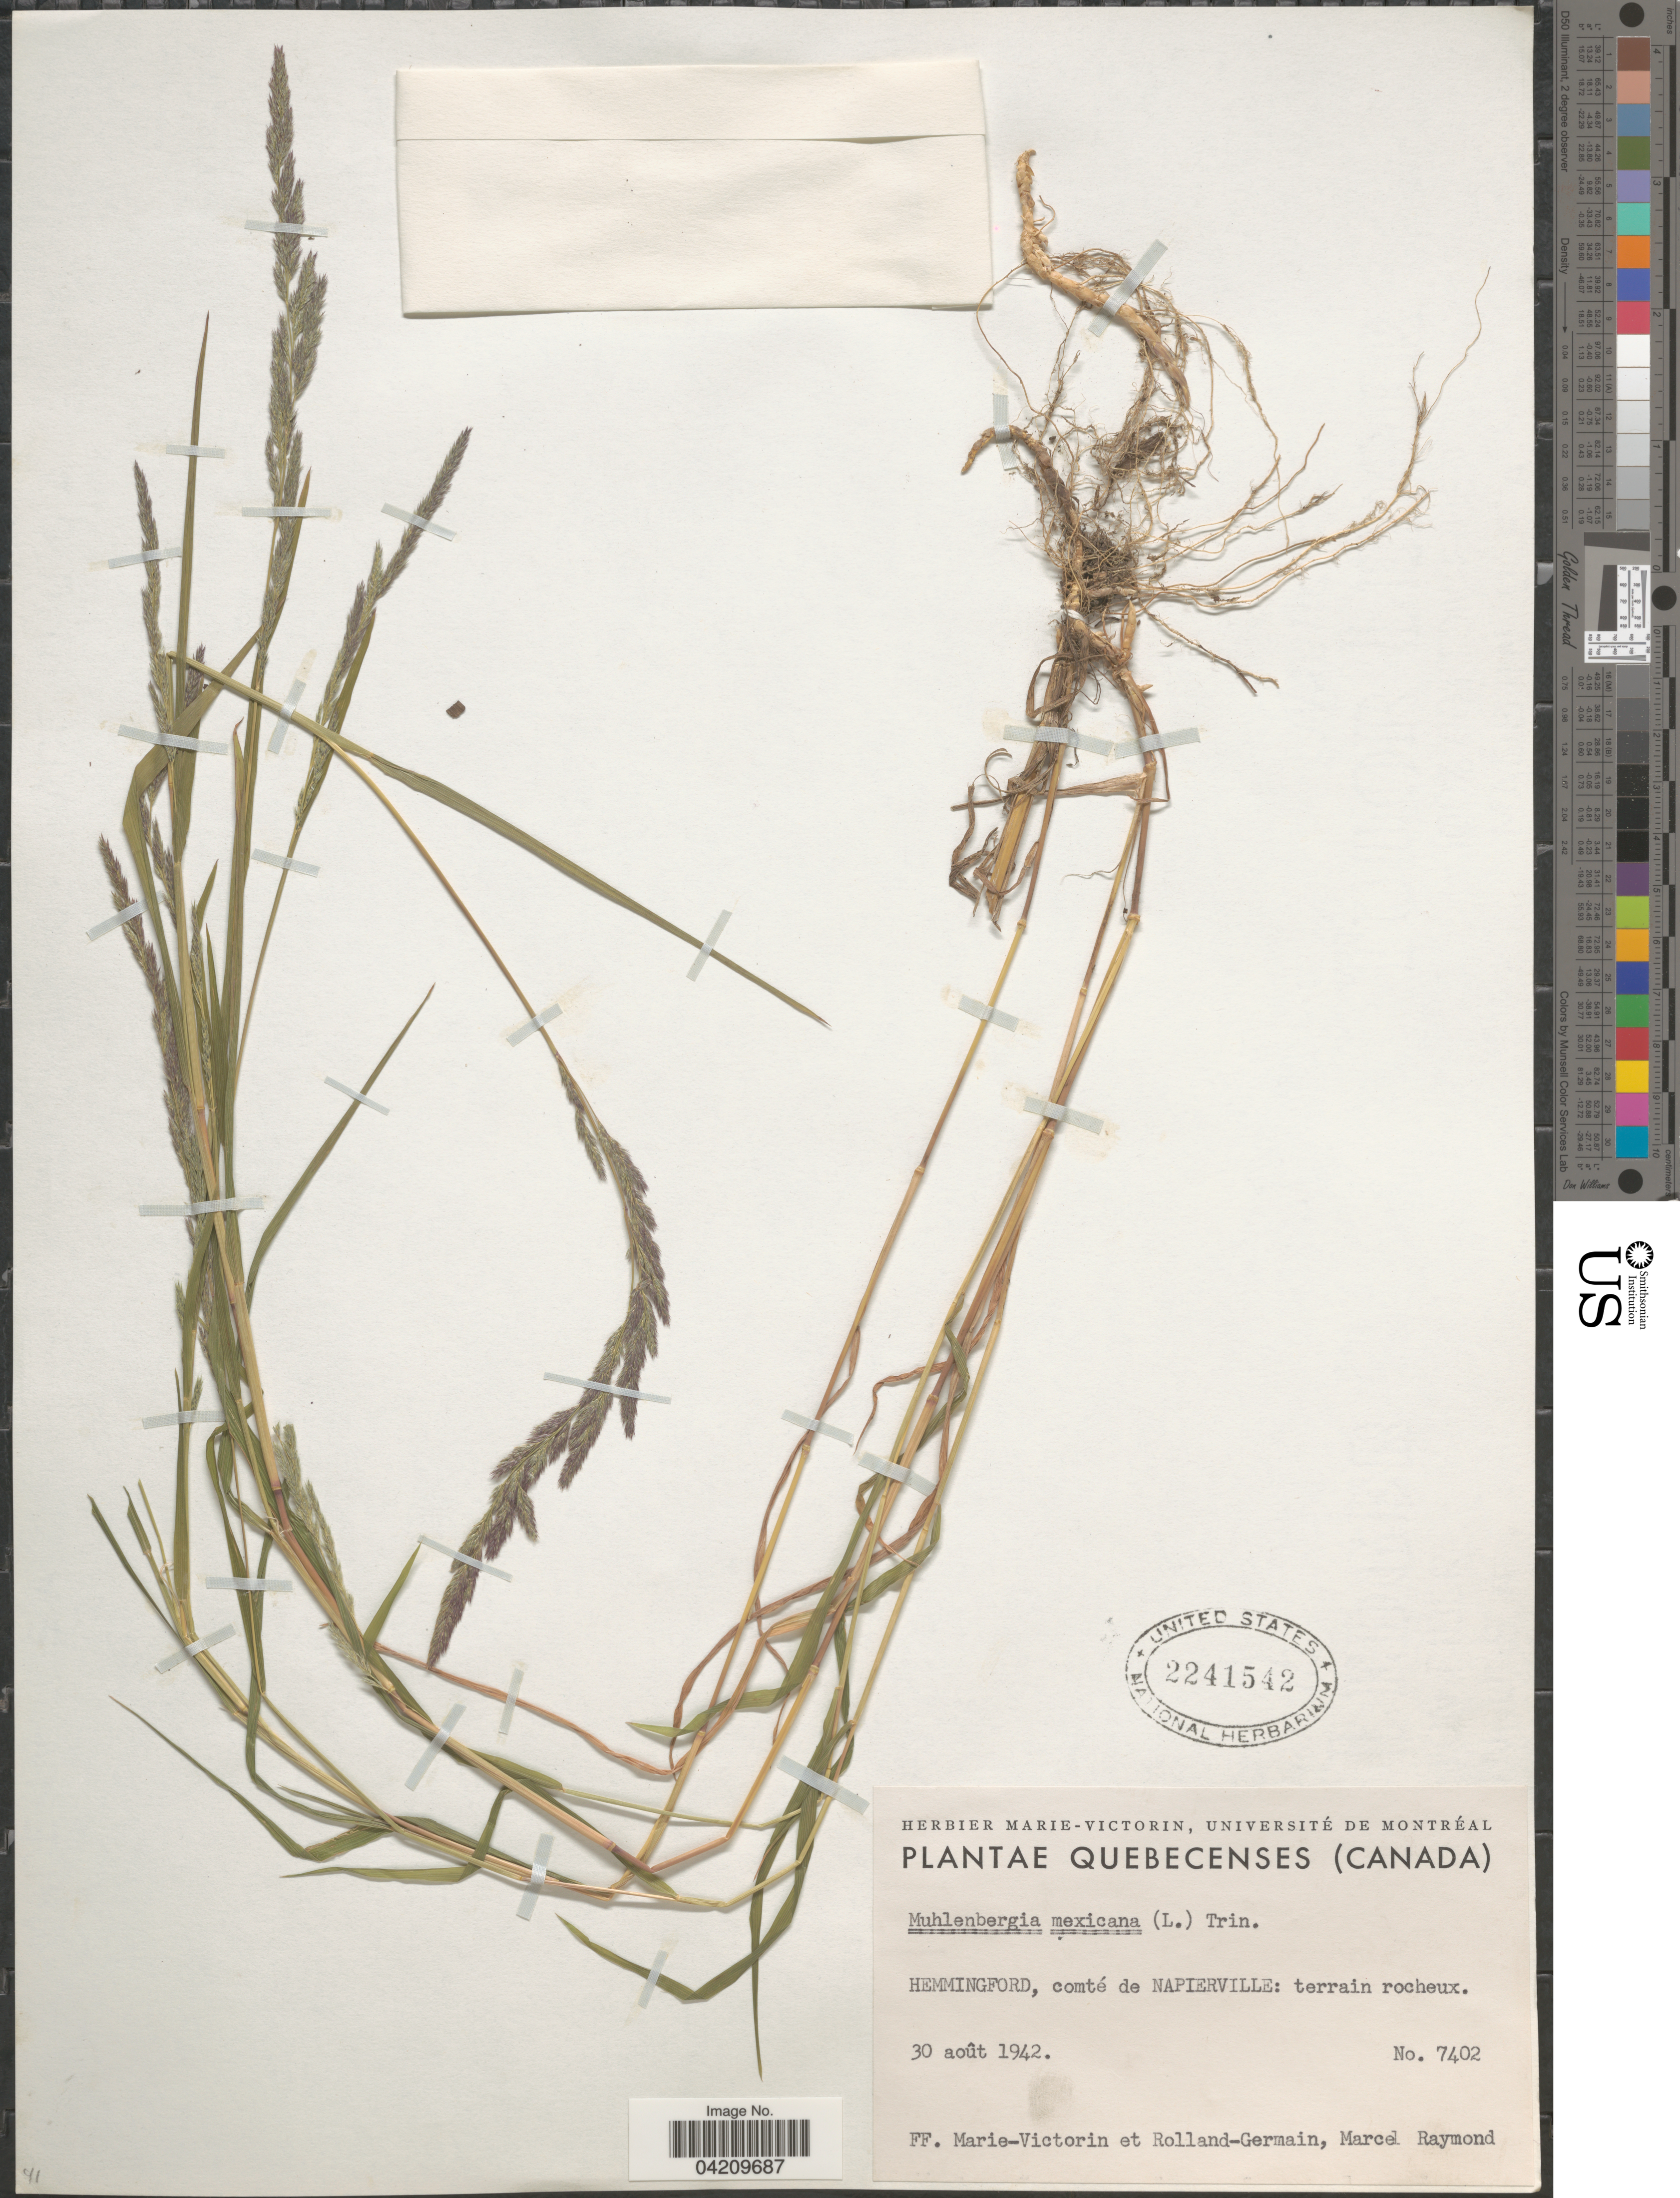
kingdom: Plantae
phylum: Tracheophyta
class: Liliopsida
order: Poales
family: Poaceae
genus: Muhlenbergia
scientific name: Muhlenbergia mexicana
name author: (L.) Trin.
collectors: F. Marie-Victorin, Rolland-Germain & M. Raymond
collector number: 7402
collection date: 1942-08-30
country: Canada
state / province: Quebec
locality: Hemmingford, comté de Napierville.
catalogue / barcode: US 2241542